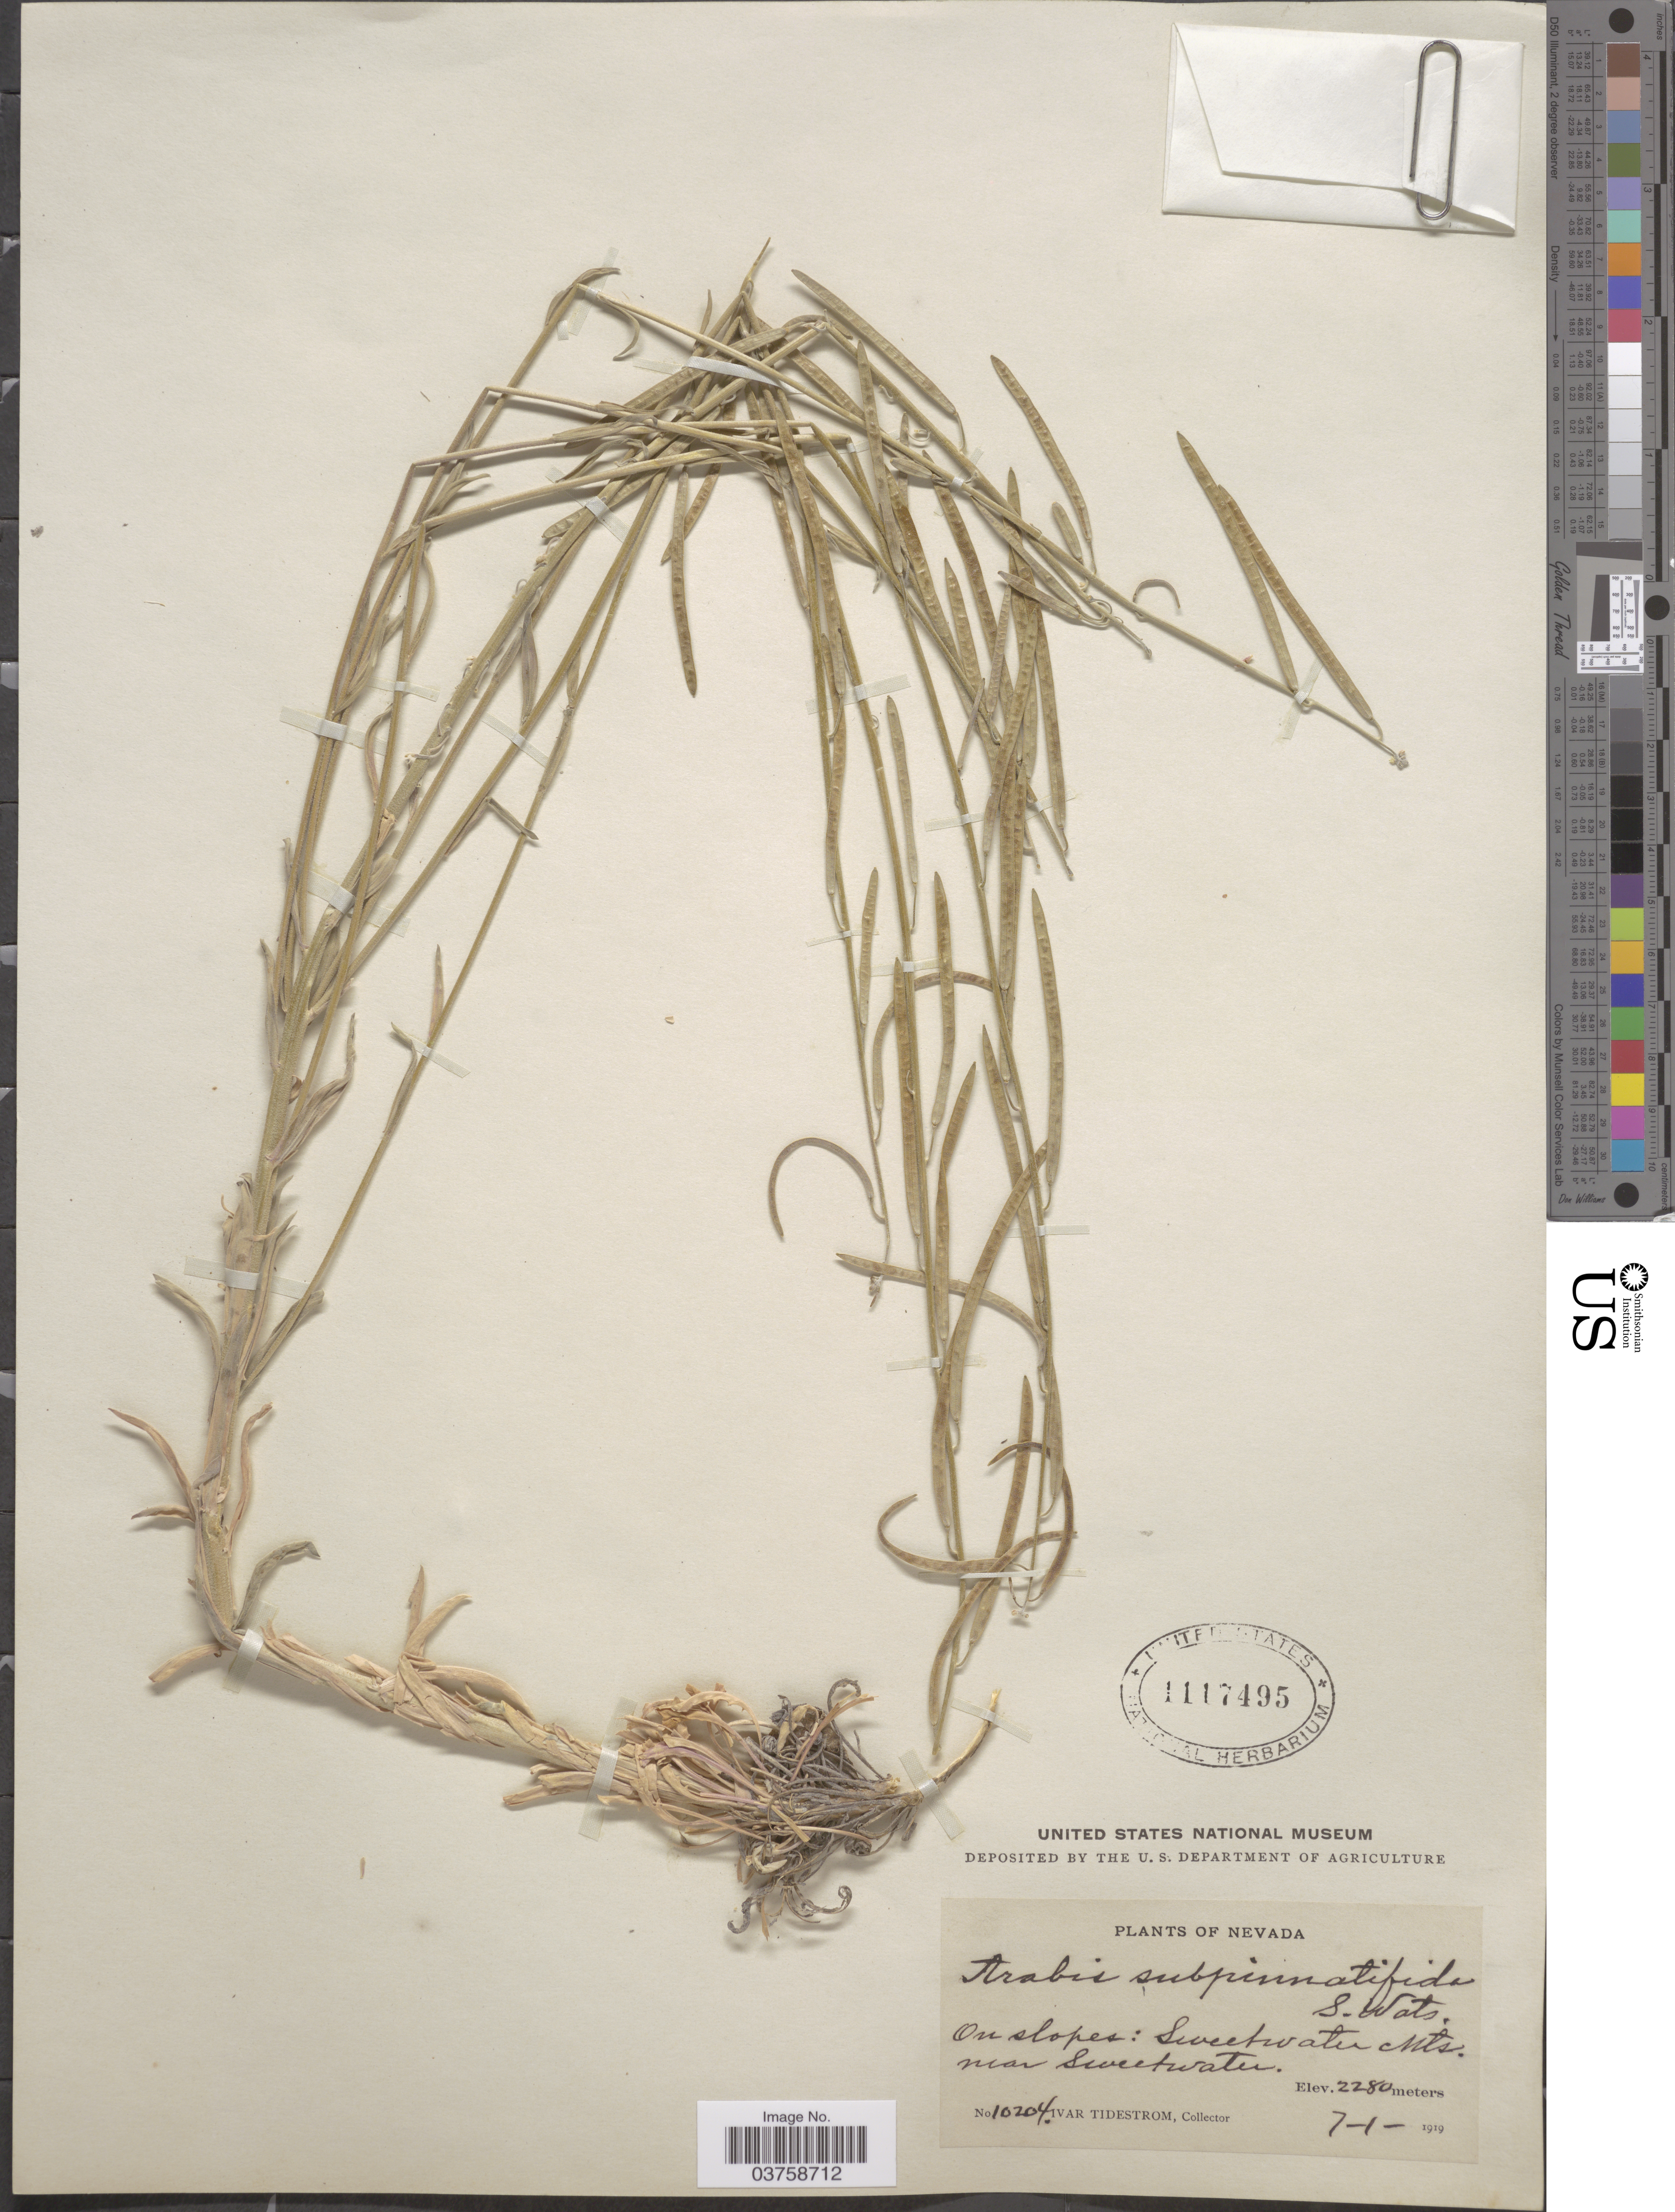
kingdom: Plantae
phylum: Tracheophyta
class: Magnoliopsida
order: Brassicales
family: Brassicaceae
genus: Arabis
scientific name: Arabis puberula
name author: Nutt.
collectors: I. F. Tidestrom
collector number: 10204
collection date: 1919-07-01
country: United States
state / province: Nevada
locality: On slopes: Sweetwater Mts. near Sweetwater.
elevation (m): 2280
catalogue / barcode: US 1117495